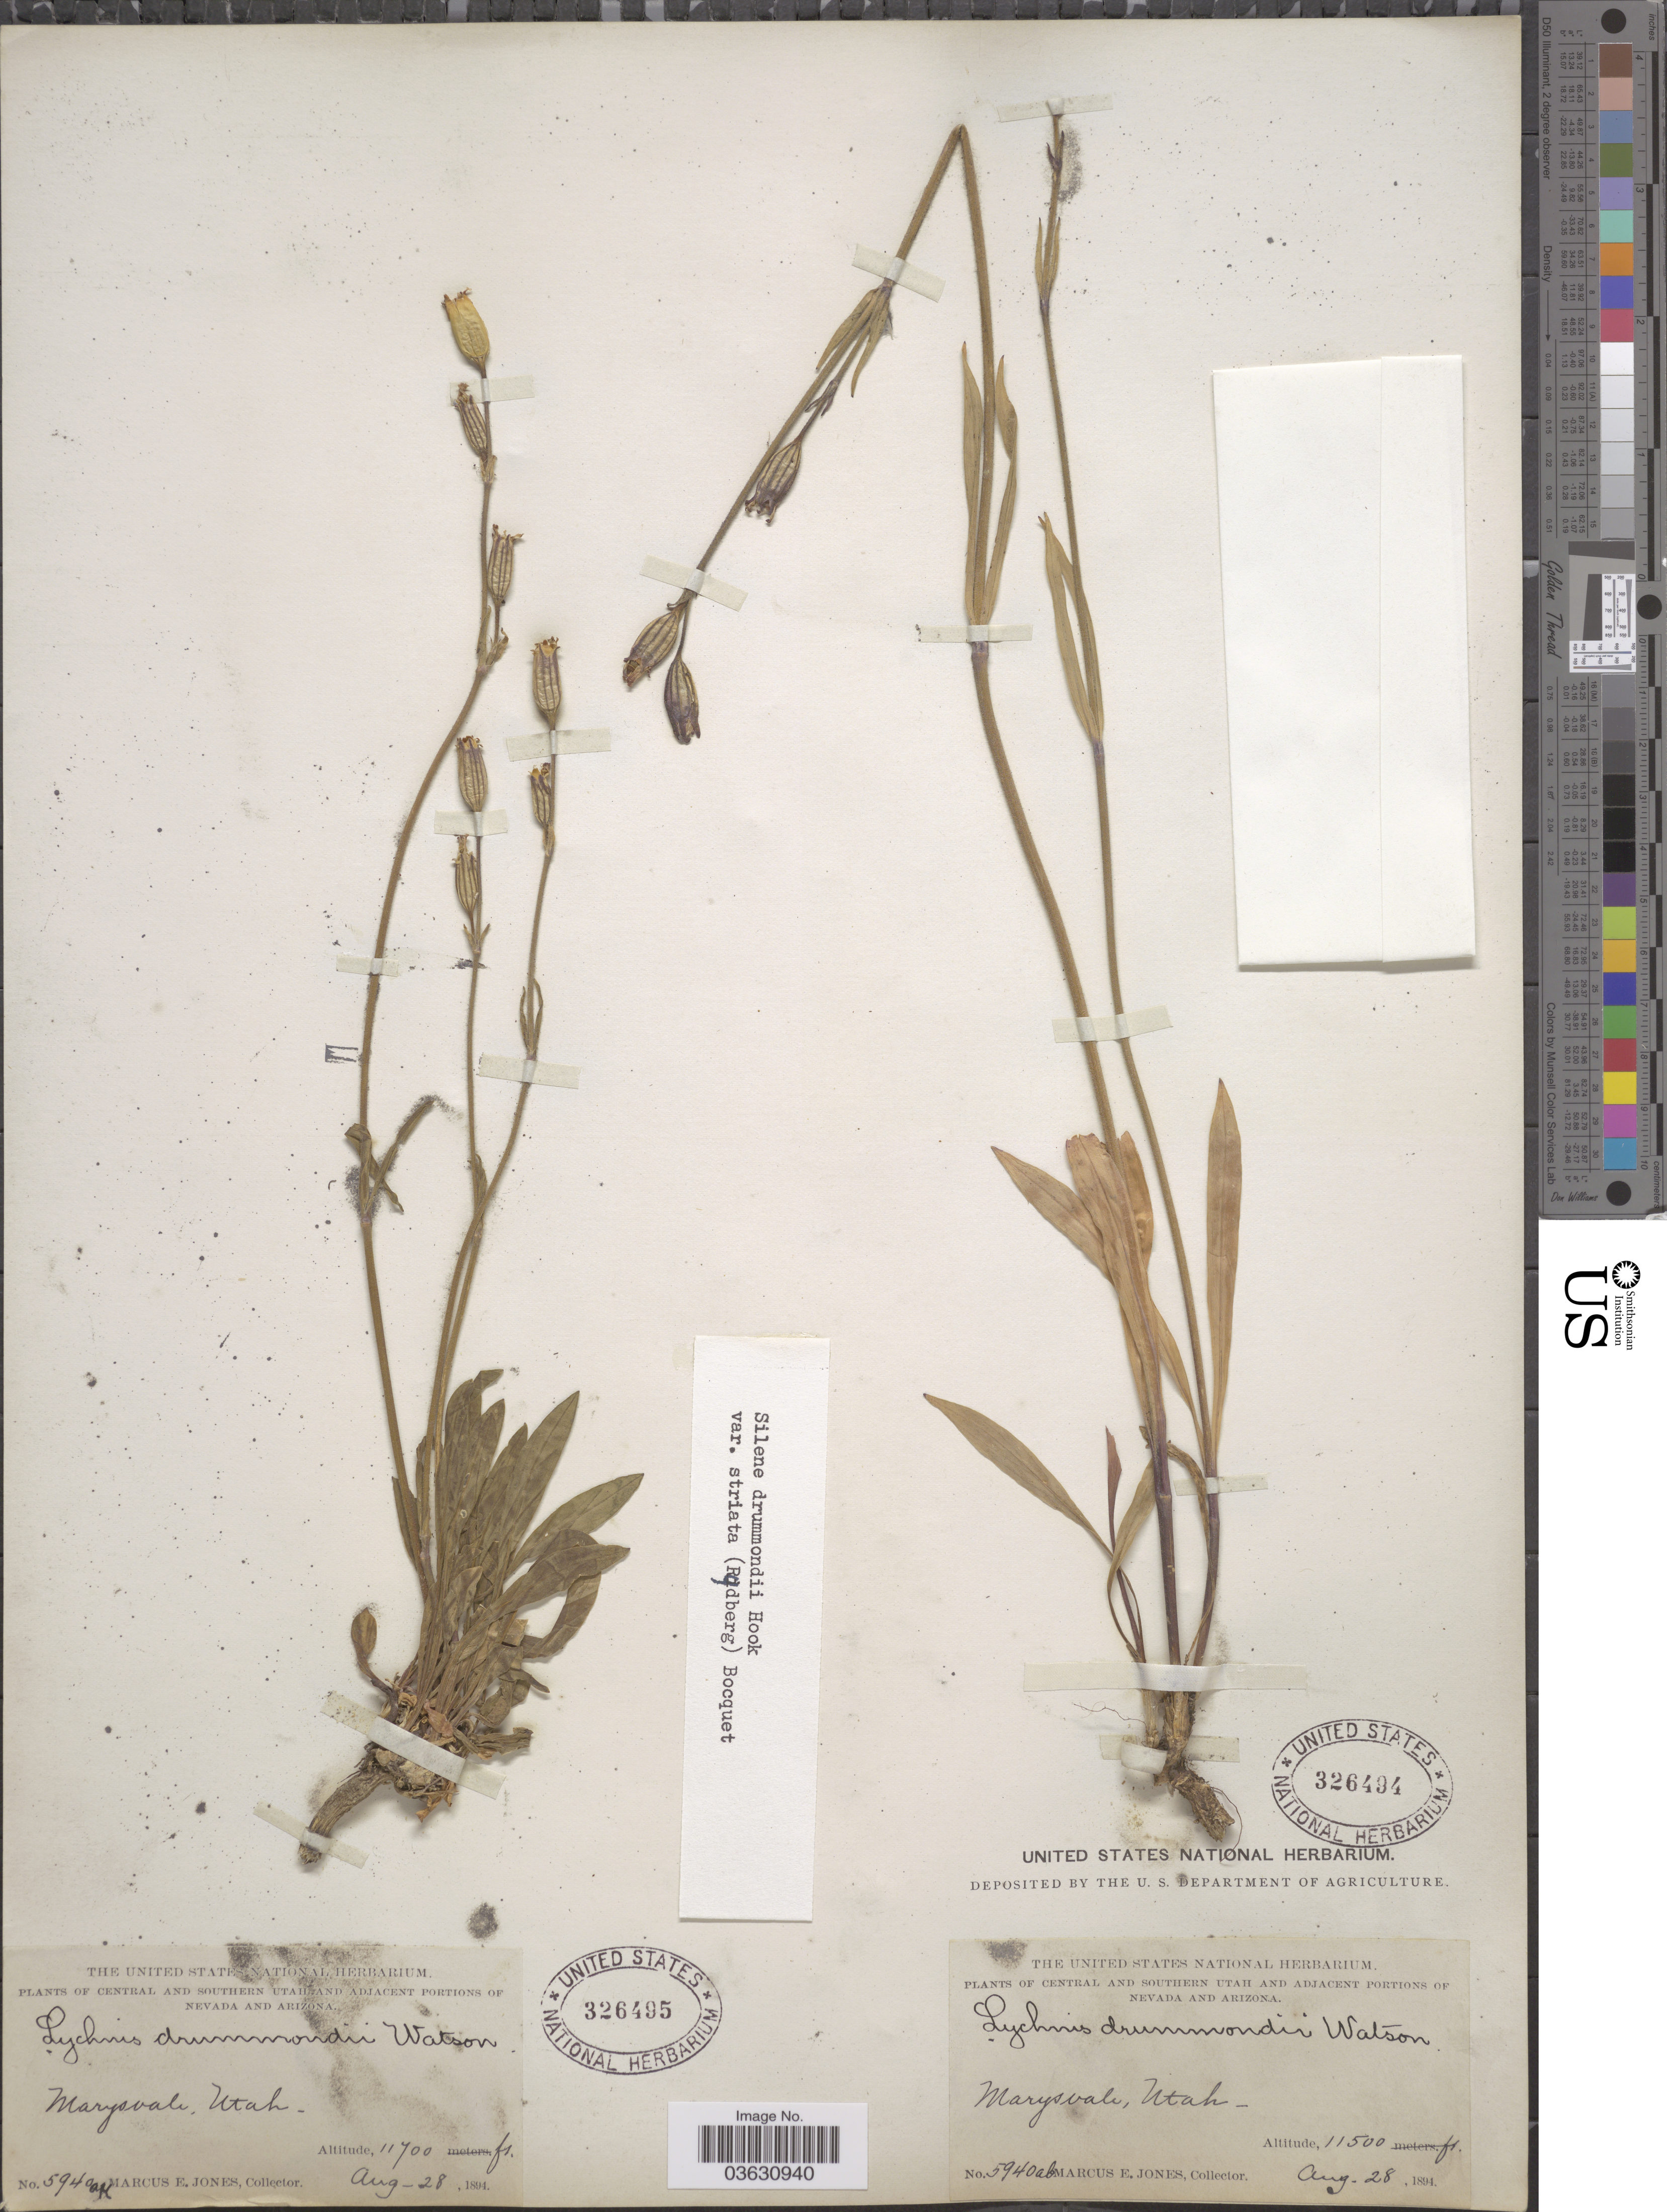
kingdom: Plantae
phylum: Tracheophyta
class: Magnoliopsida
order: Caryophyllales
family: Caryophyllaceae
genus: Silene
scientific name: Silene drummondii var. striata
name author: (Rydb.) Bocquet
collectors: M. E. Jones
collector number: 5940ab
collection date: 1894-08-28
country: United States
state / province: Utah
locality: Central and Southern Utah. Marysvale.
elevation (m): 3505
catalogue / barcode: US 326494-2